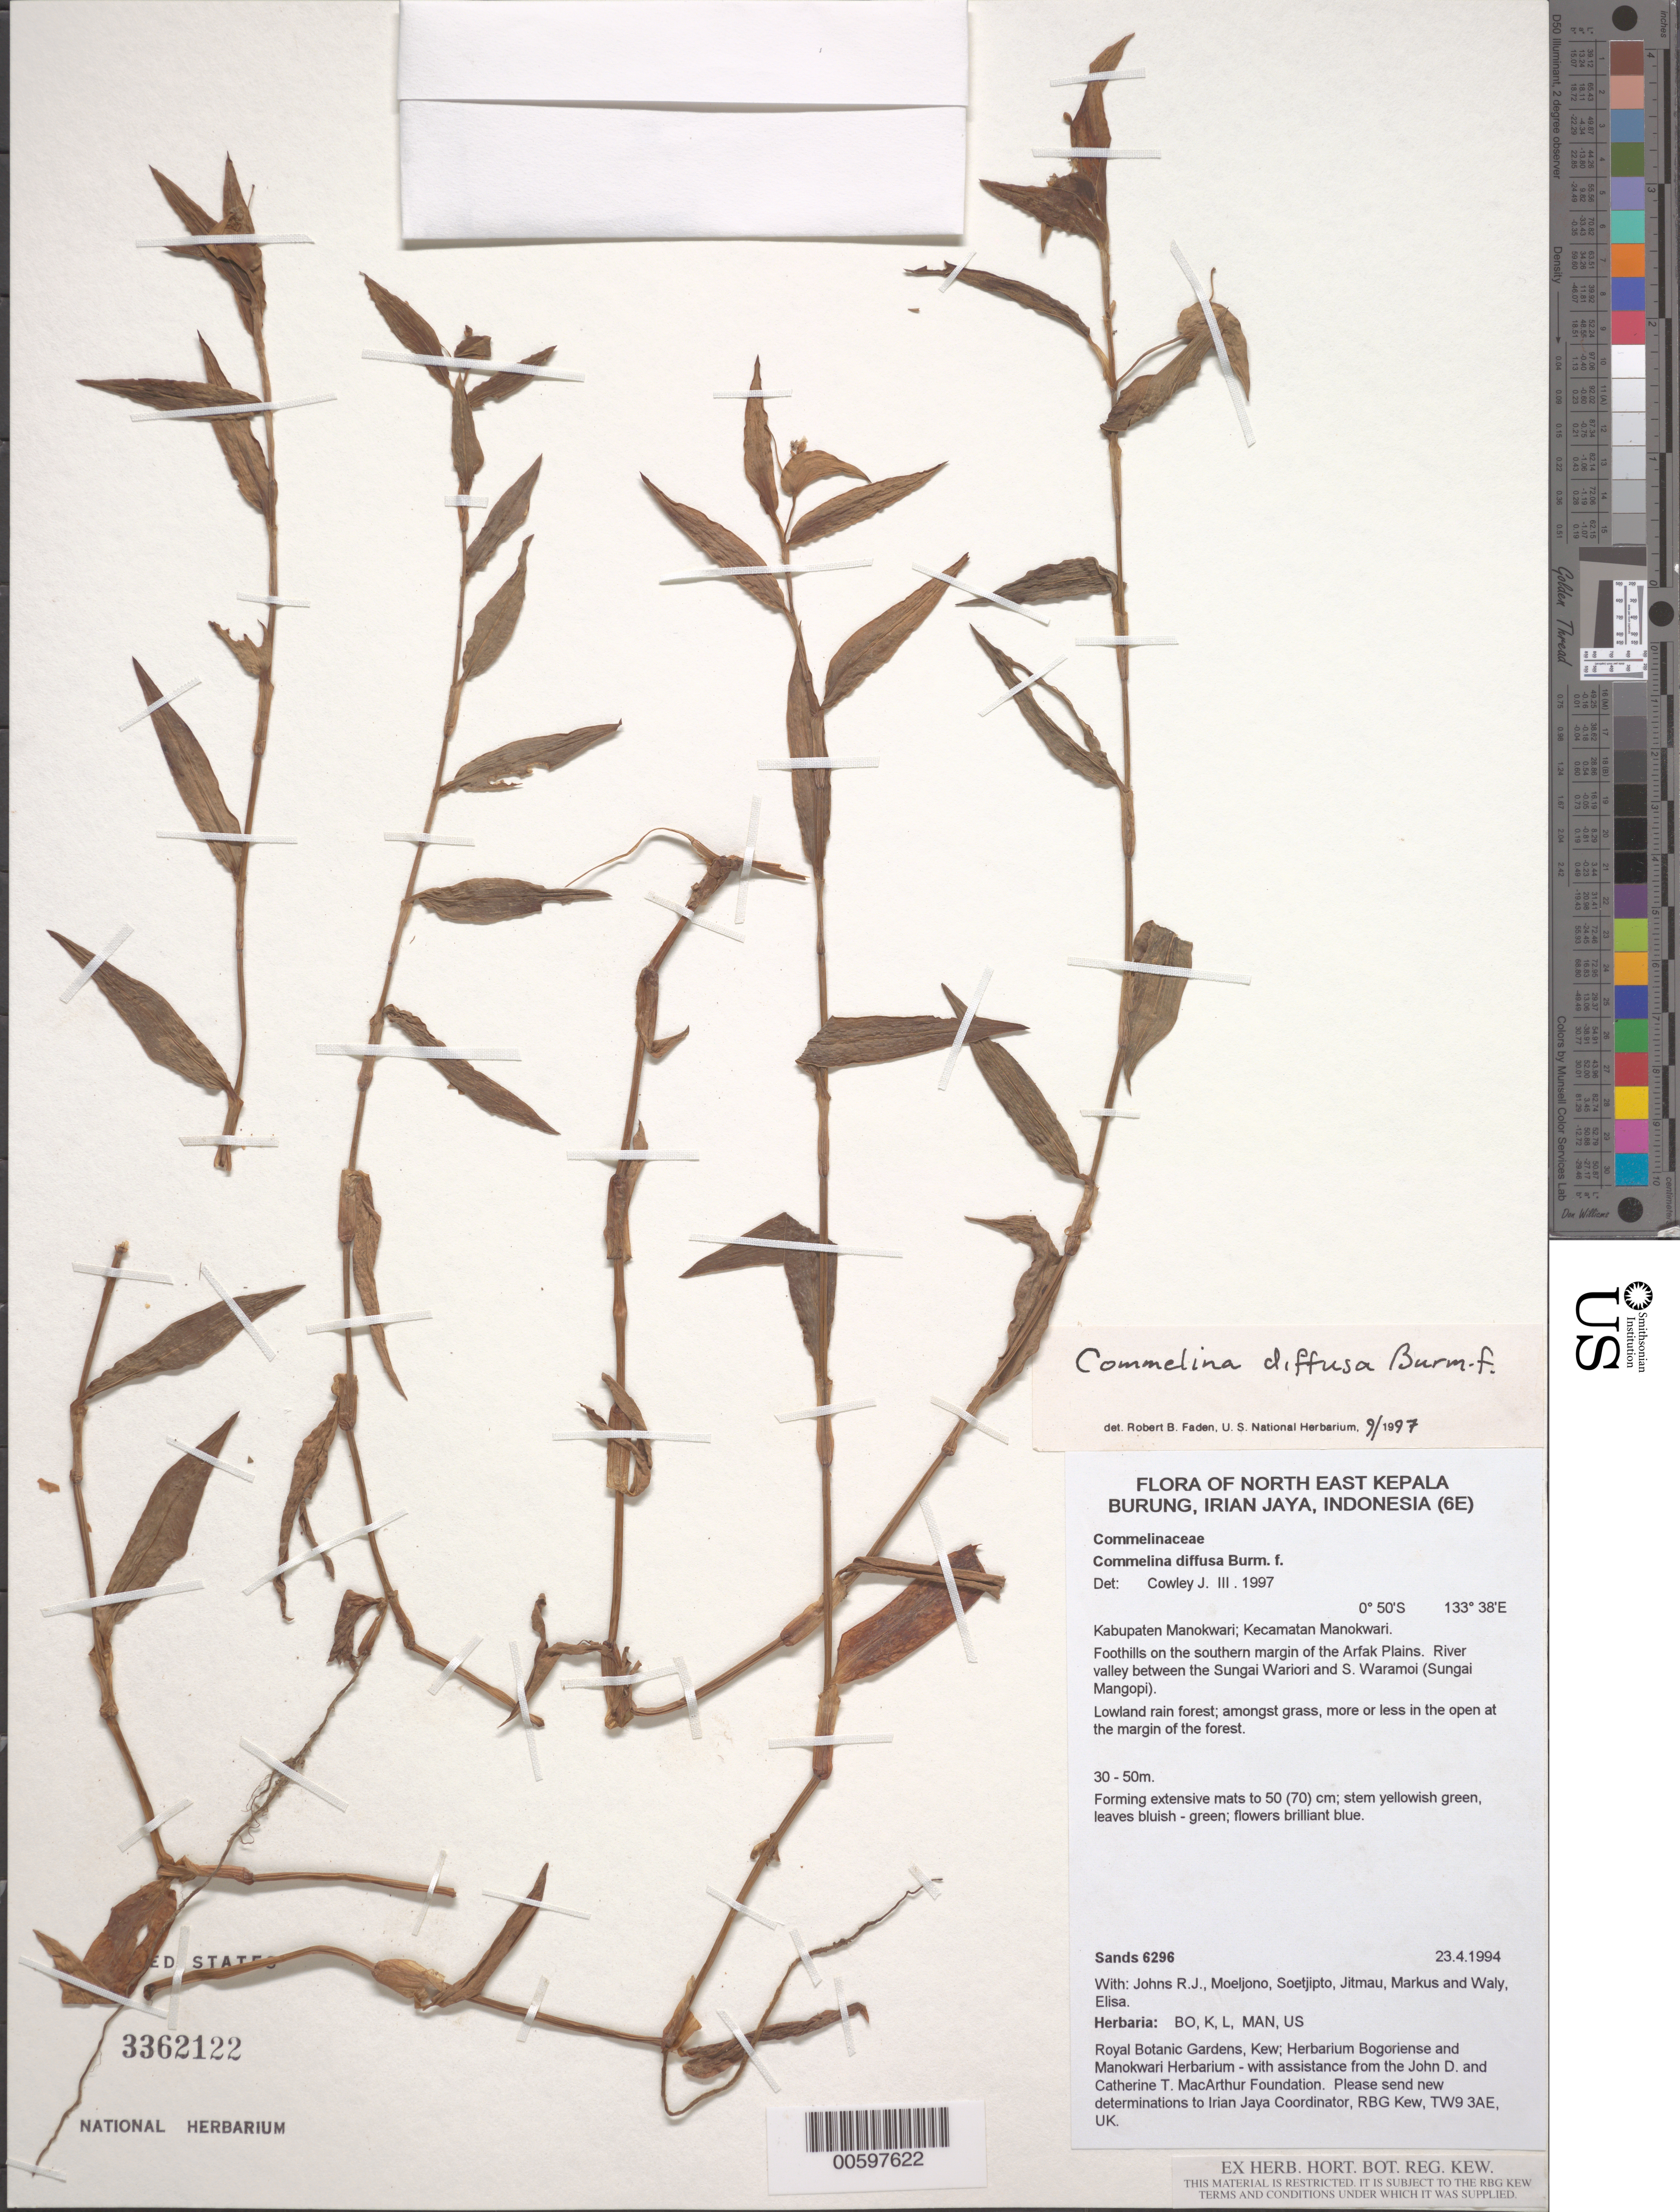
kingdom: Plantae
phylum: Tracheophyta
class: Liliopsida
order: Commelinales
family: Commelinaceae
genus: Commelina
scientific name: Commelina diffusa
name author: Burm. f.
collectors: M. Sands, -. Soetjipto, -. Jitmau & R. Johns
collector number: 6296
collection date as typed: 23 Apr 1994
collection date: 1994-04-23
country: Indonesia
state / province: Papua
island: New Guinea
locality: Kabupaten manokwari, kecamatan manokwari, Irian Jaya.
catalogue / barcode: US 3362122